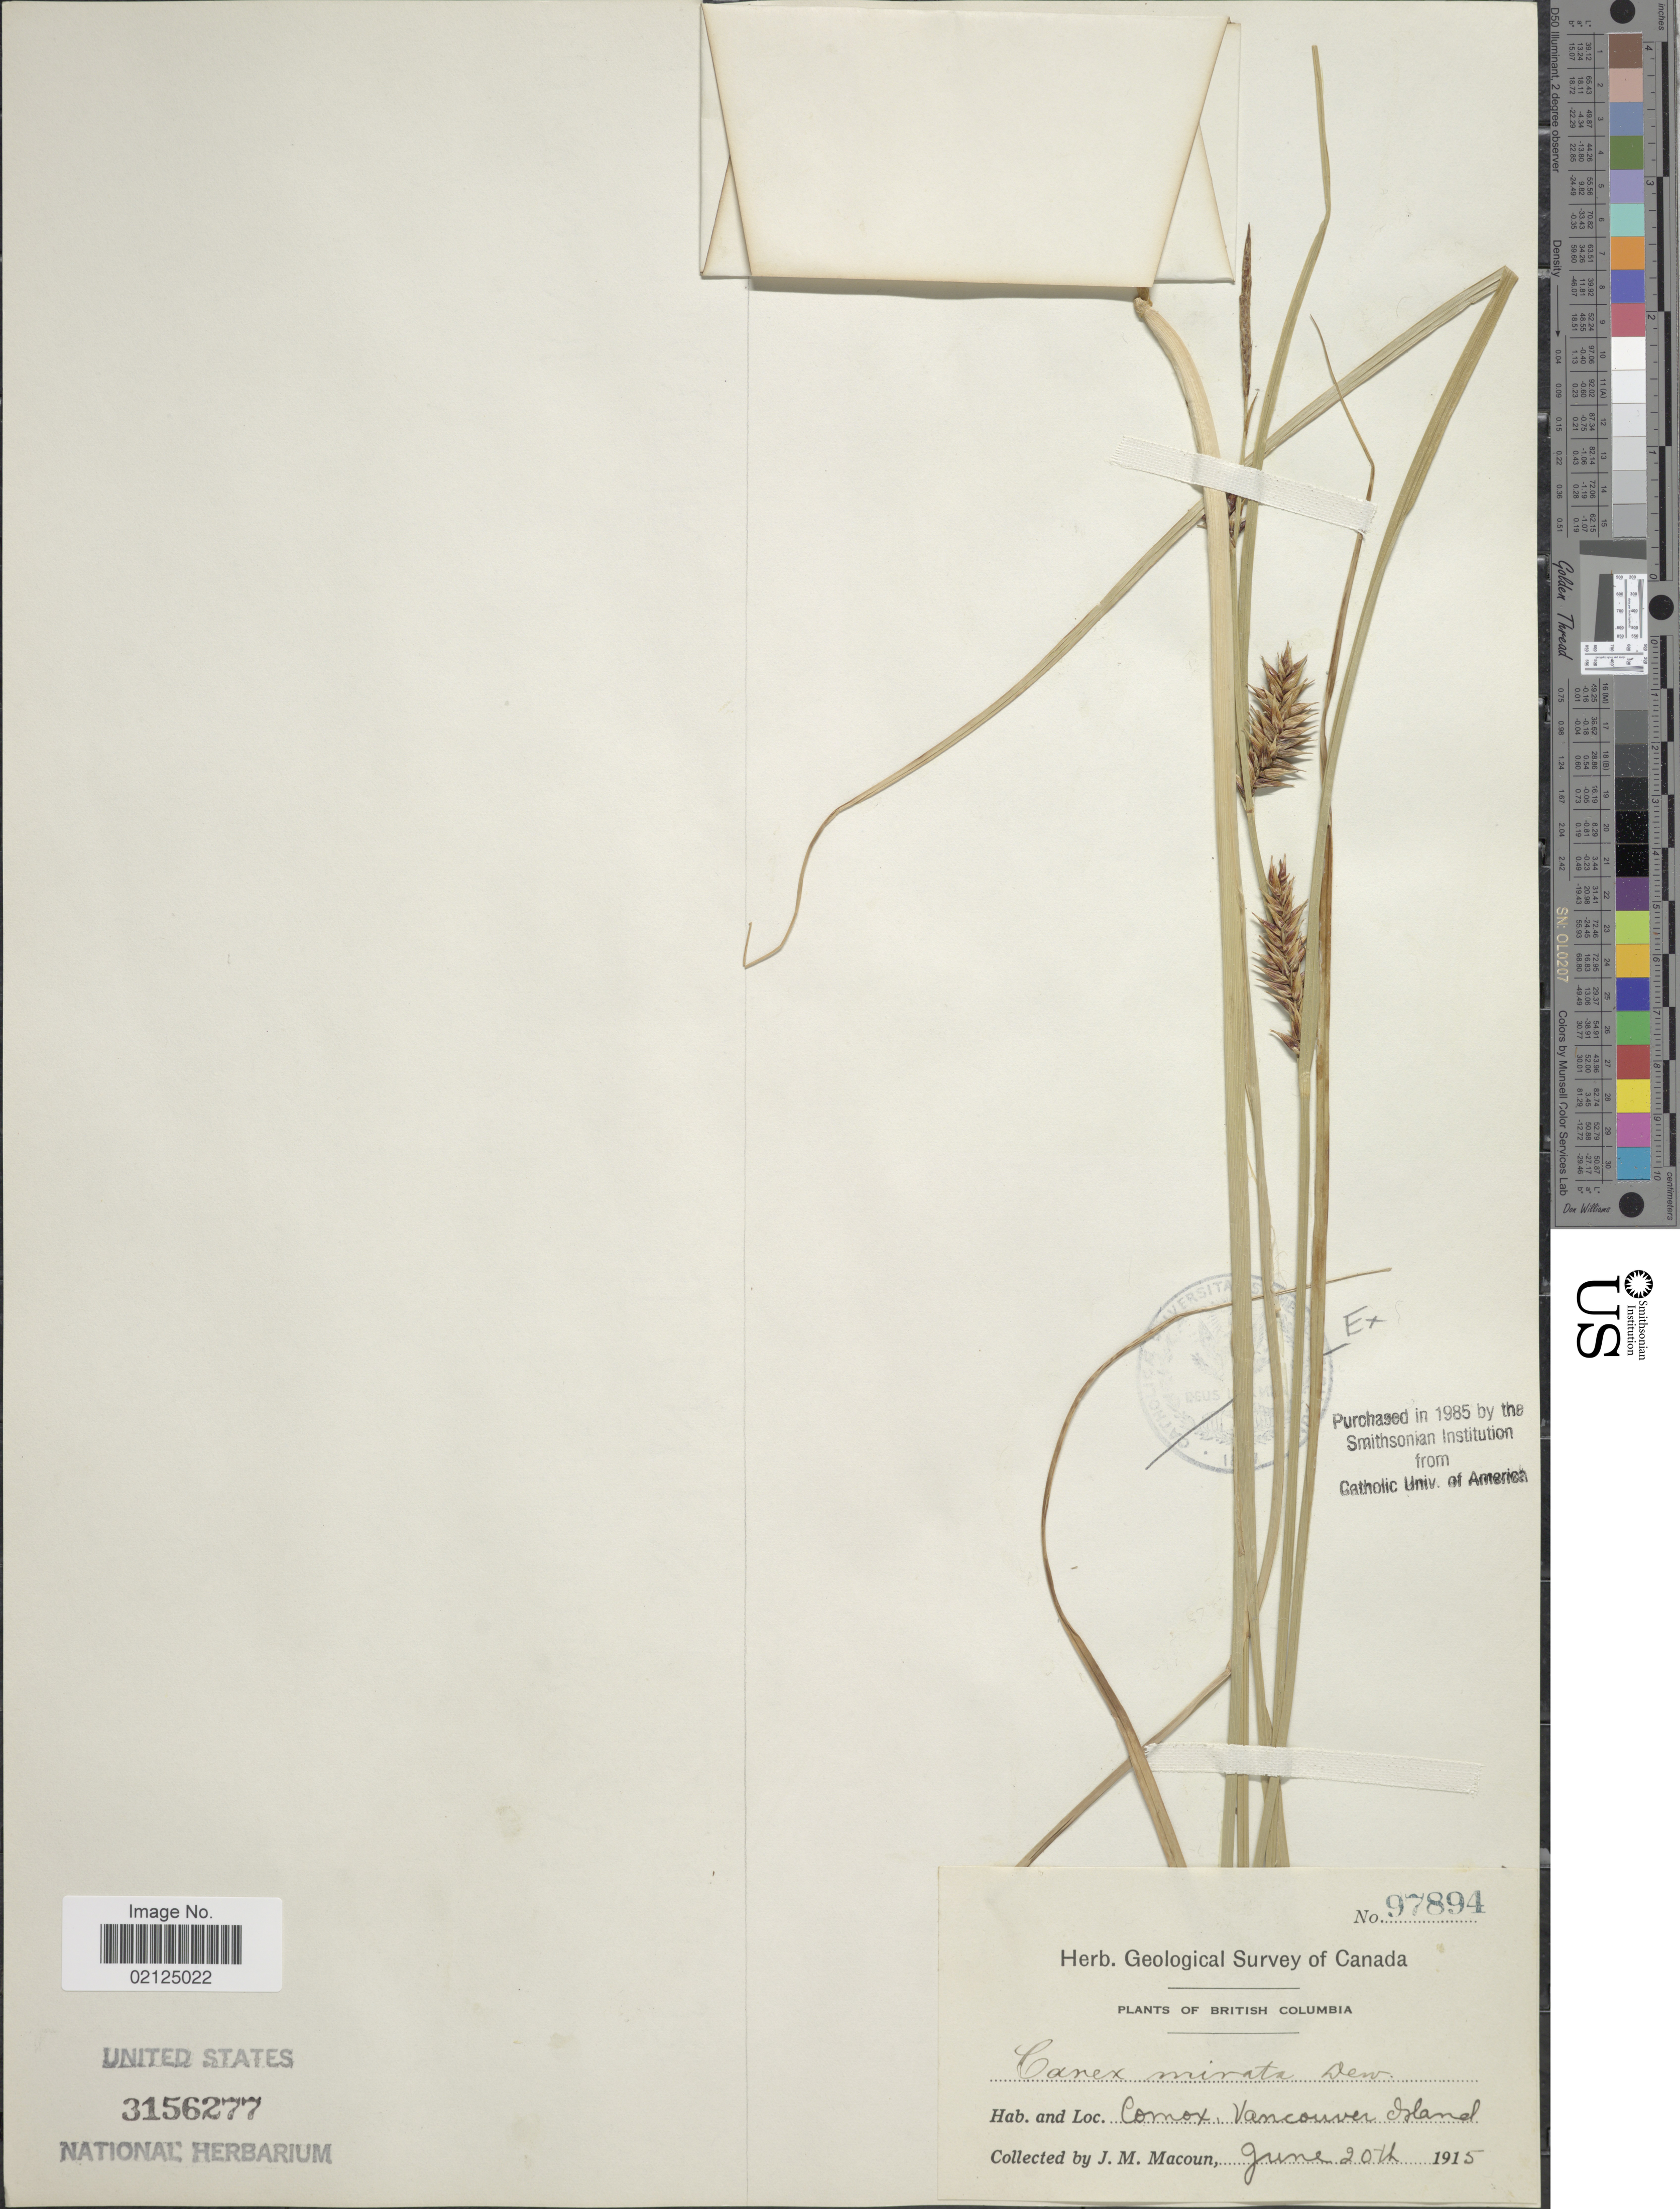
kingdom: Plantae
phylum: Tracheophyta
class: Liliopsida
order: Poales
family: Cyperaceae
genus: Carex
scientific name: Carex exsiccata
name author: L.H. Bailey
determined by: Strong, Mark T., (BOT), Smithsonian Institution - National Museum of Natural History (UNITED STATES)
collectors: J. M. Macoun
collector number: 97894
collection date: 1915-06-20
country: Canada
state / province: British Columbia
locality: Comox, Vancouver Island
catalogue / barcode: US 3156277